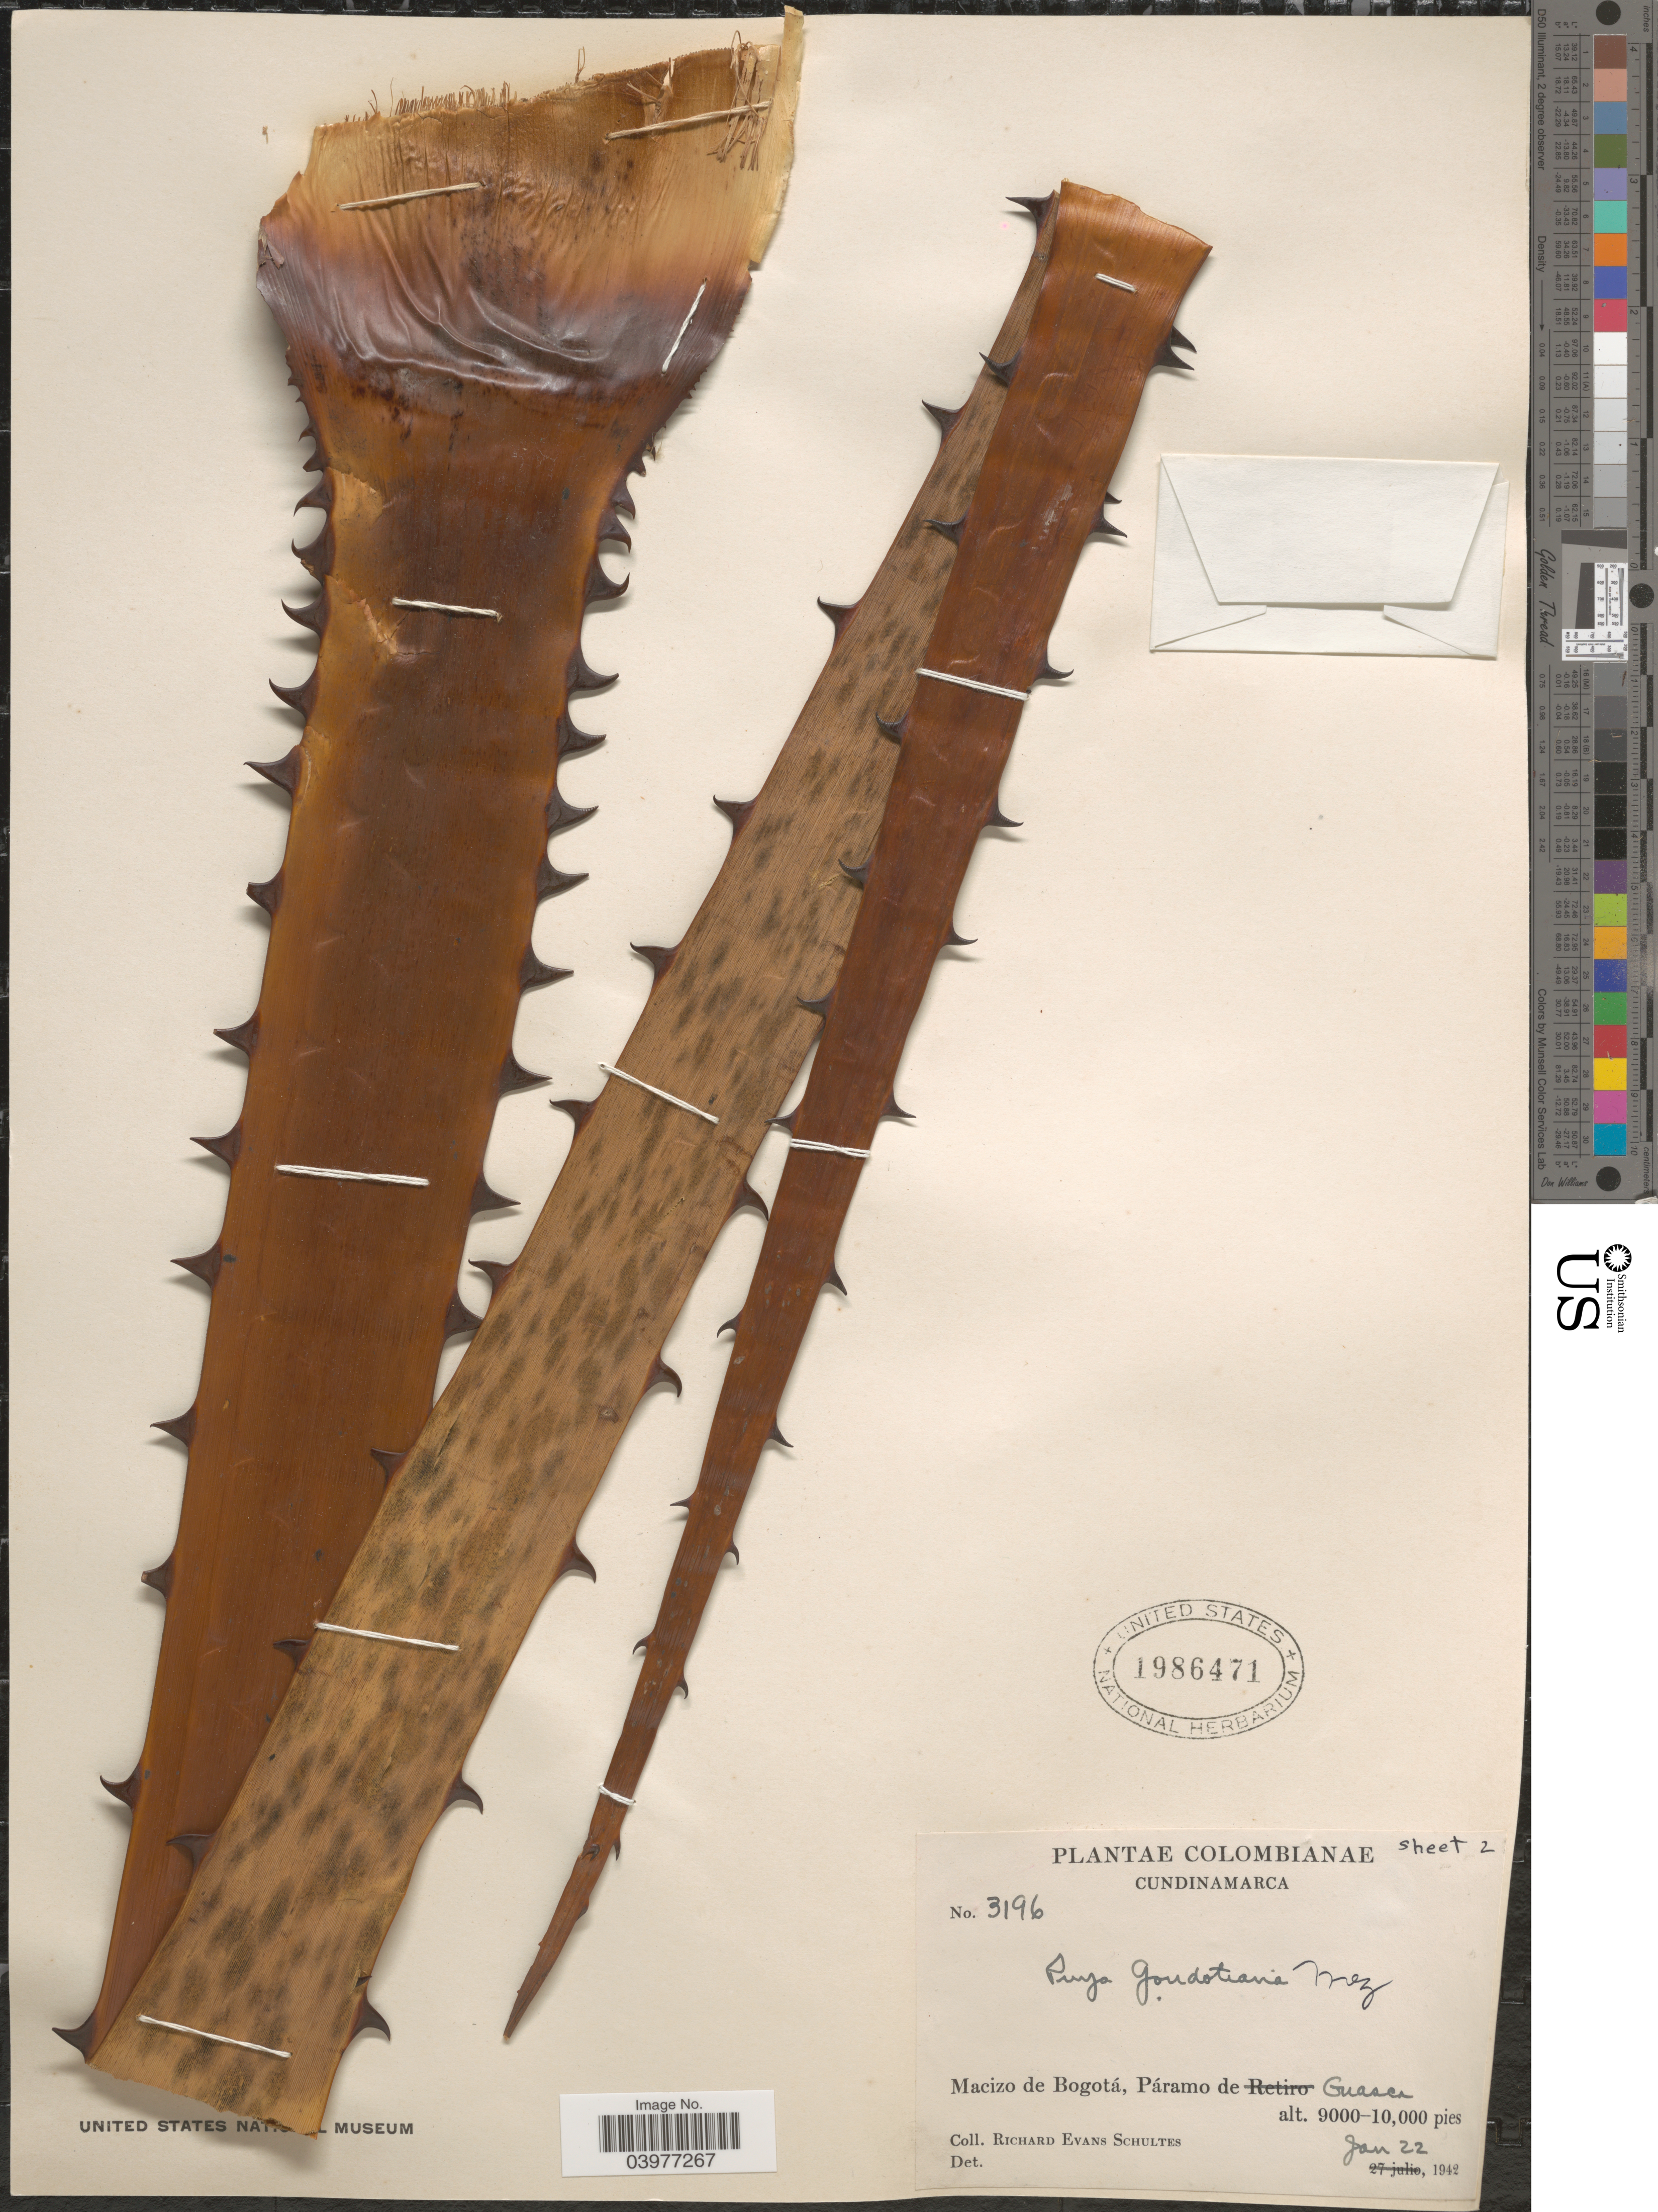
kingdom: Plantae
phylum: Tracheophyta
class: Liliopsida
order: Poales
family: Bromeliaceae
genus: Puya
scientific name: Puya goudotiana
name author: Mez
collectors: R. E. Schultes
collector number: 3196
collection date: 1942-01-22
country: Colombia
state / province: Cundinamarca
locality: Macizo de Bogotá, Páramo de Guasca.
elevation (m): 2743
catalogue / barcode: US 1986471